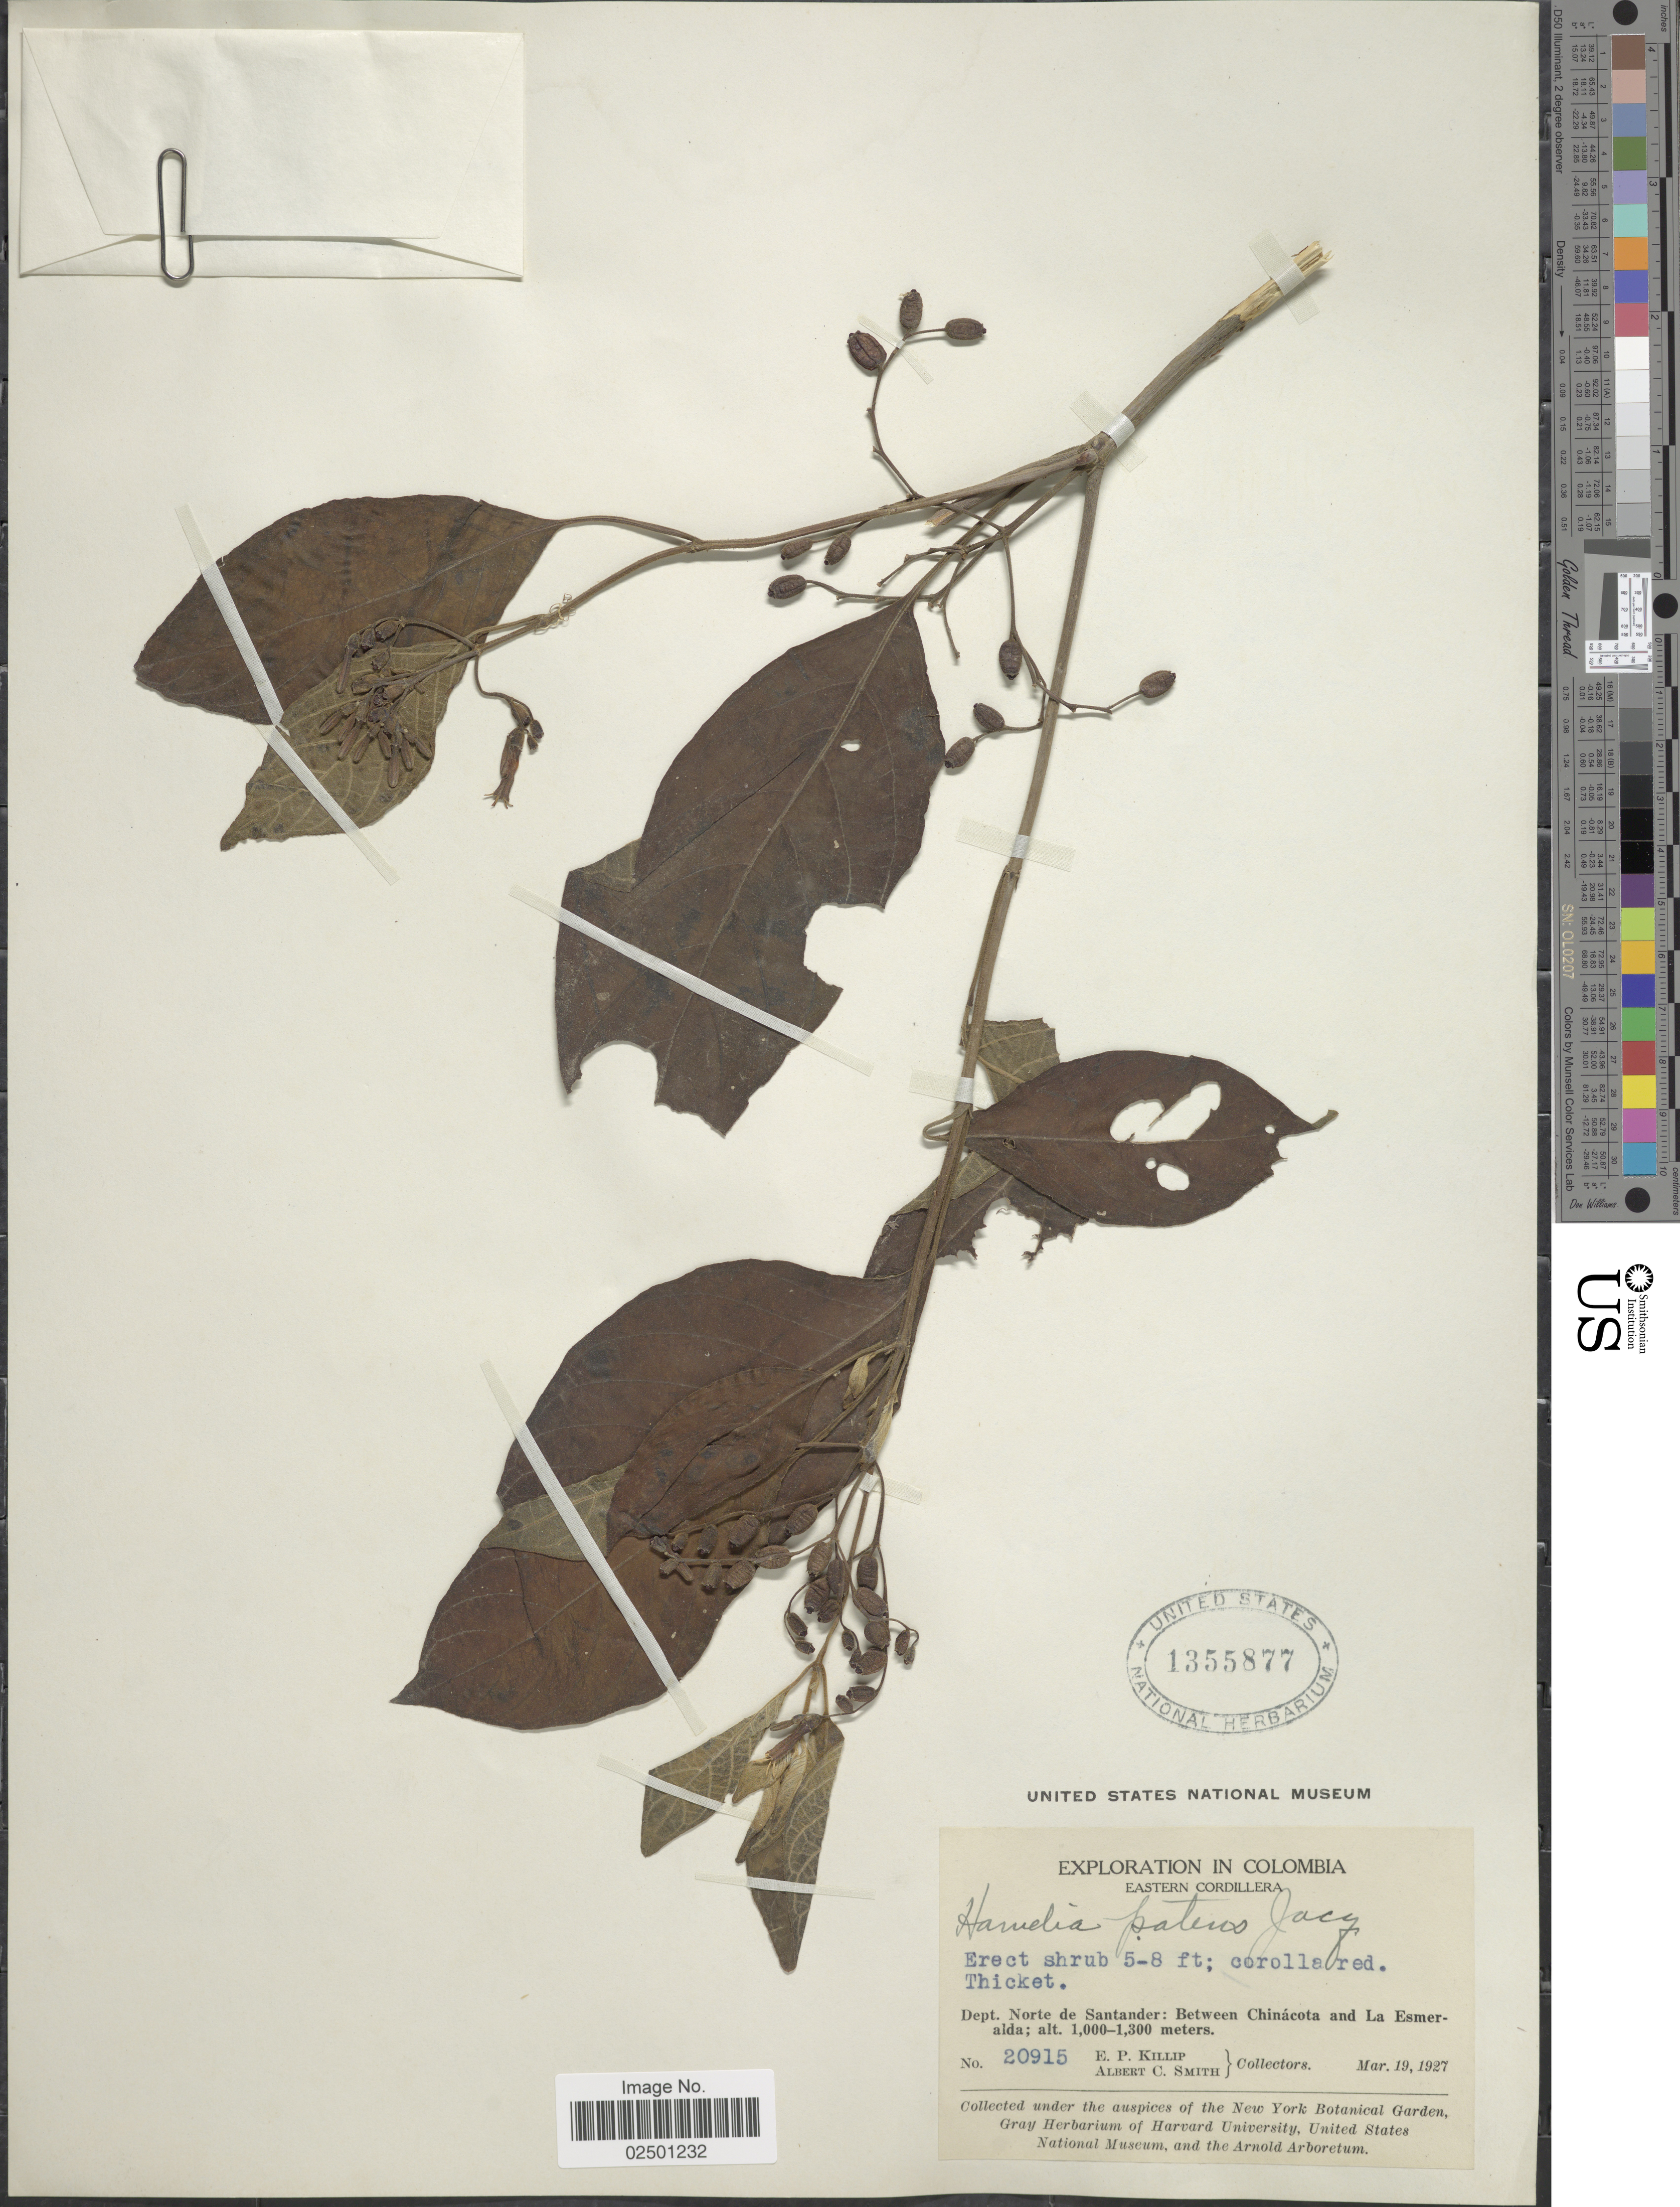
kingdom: Plantae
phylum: Tracheophyta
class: Magnoliopsida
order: Gentianales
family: Rubiaceae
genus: Hamelia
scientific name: Hamelia patens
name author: Jacq.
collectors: E. P. Killip & A. C. Smith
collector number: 20915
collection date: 1927-03-19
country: Colombia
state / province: Norte de Santander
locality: Eastern Cordillera. Dept. Norte de Santander: Between Chinacota and La Esmeralda.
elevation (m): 1000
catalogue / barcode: US 1355877